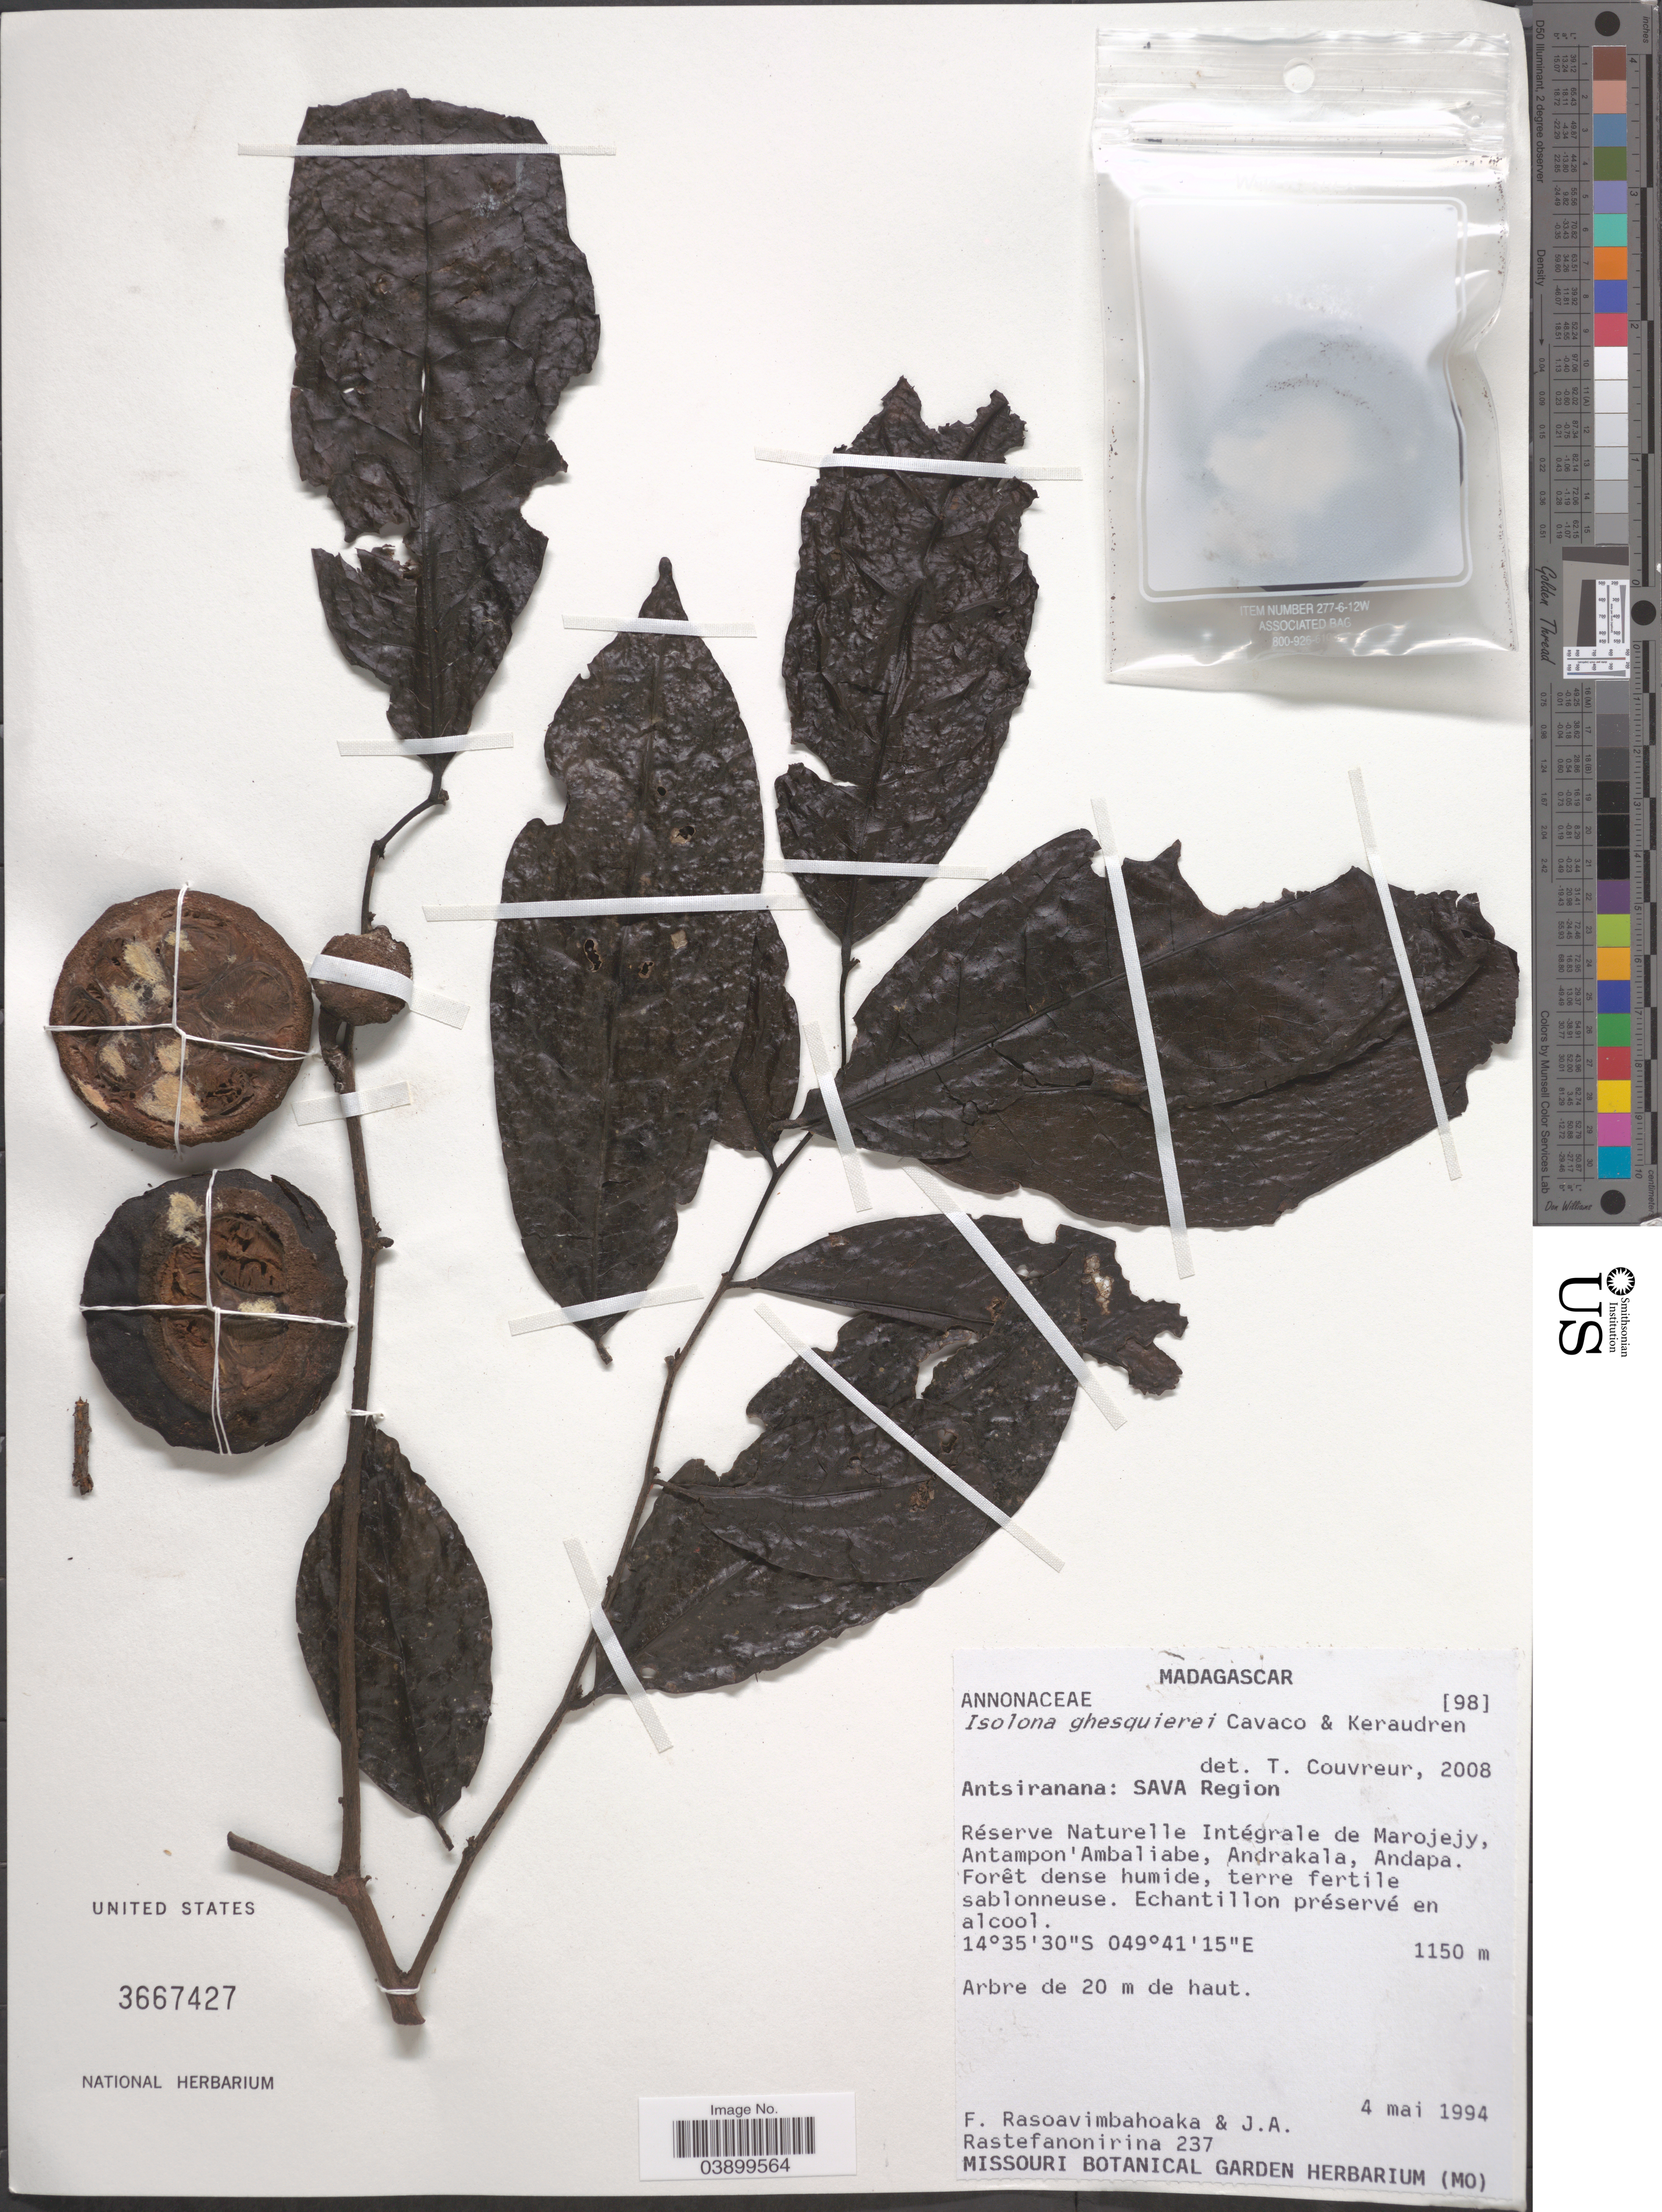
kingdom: Plantae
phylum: Tracheophyta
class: Magnoliopsida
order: Magnoliales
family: Annonaceae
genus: Isolona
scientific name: Isolona ghesquierei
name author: Cavaco & Keraudren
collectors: F. Rasoavimbahoaka & J. Rastefanonirina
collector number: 237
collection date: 1994-05-04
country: Madagascar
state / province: Sava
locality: Sava Region. Réserve Naturelle Intégrale de Marojejy, Antampon' Ambaliabe, Andrakala, Andapa.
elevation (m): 1150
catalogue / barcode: US 3667427